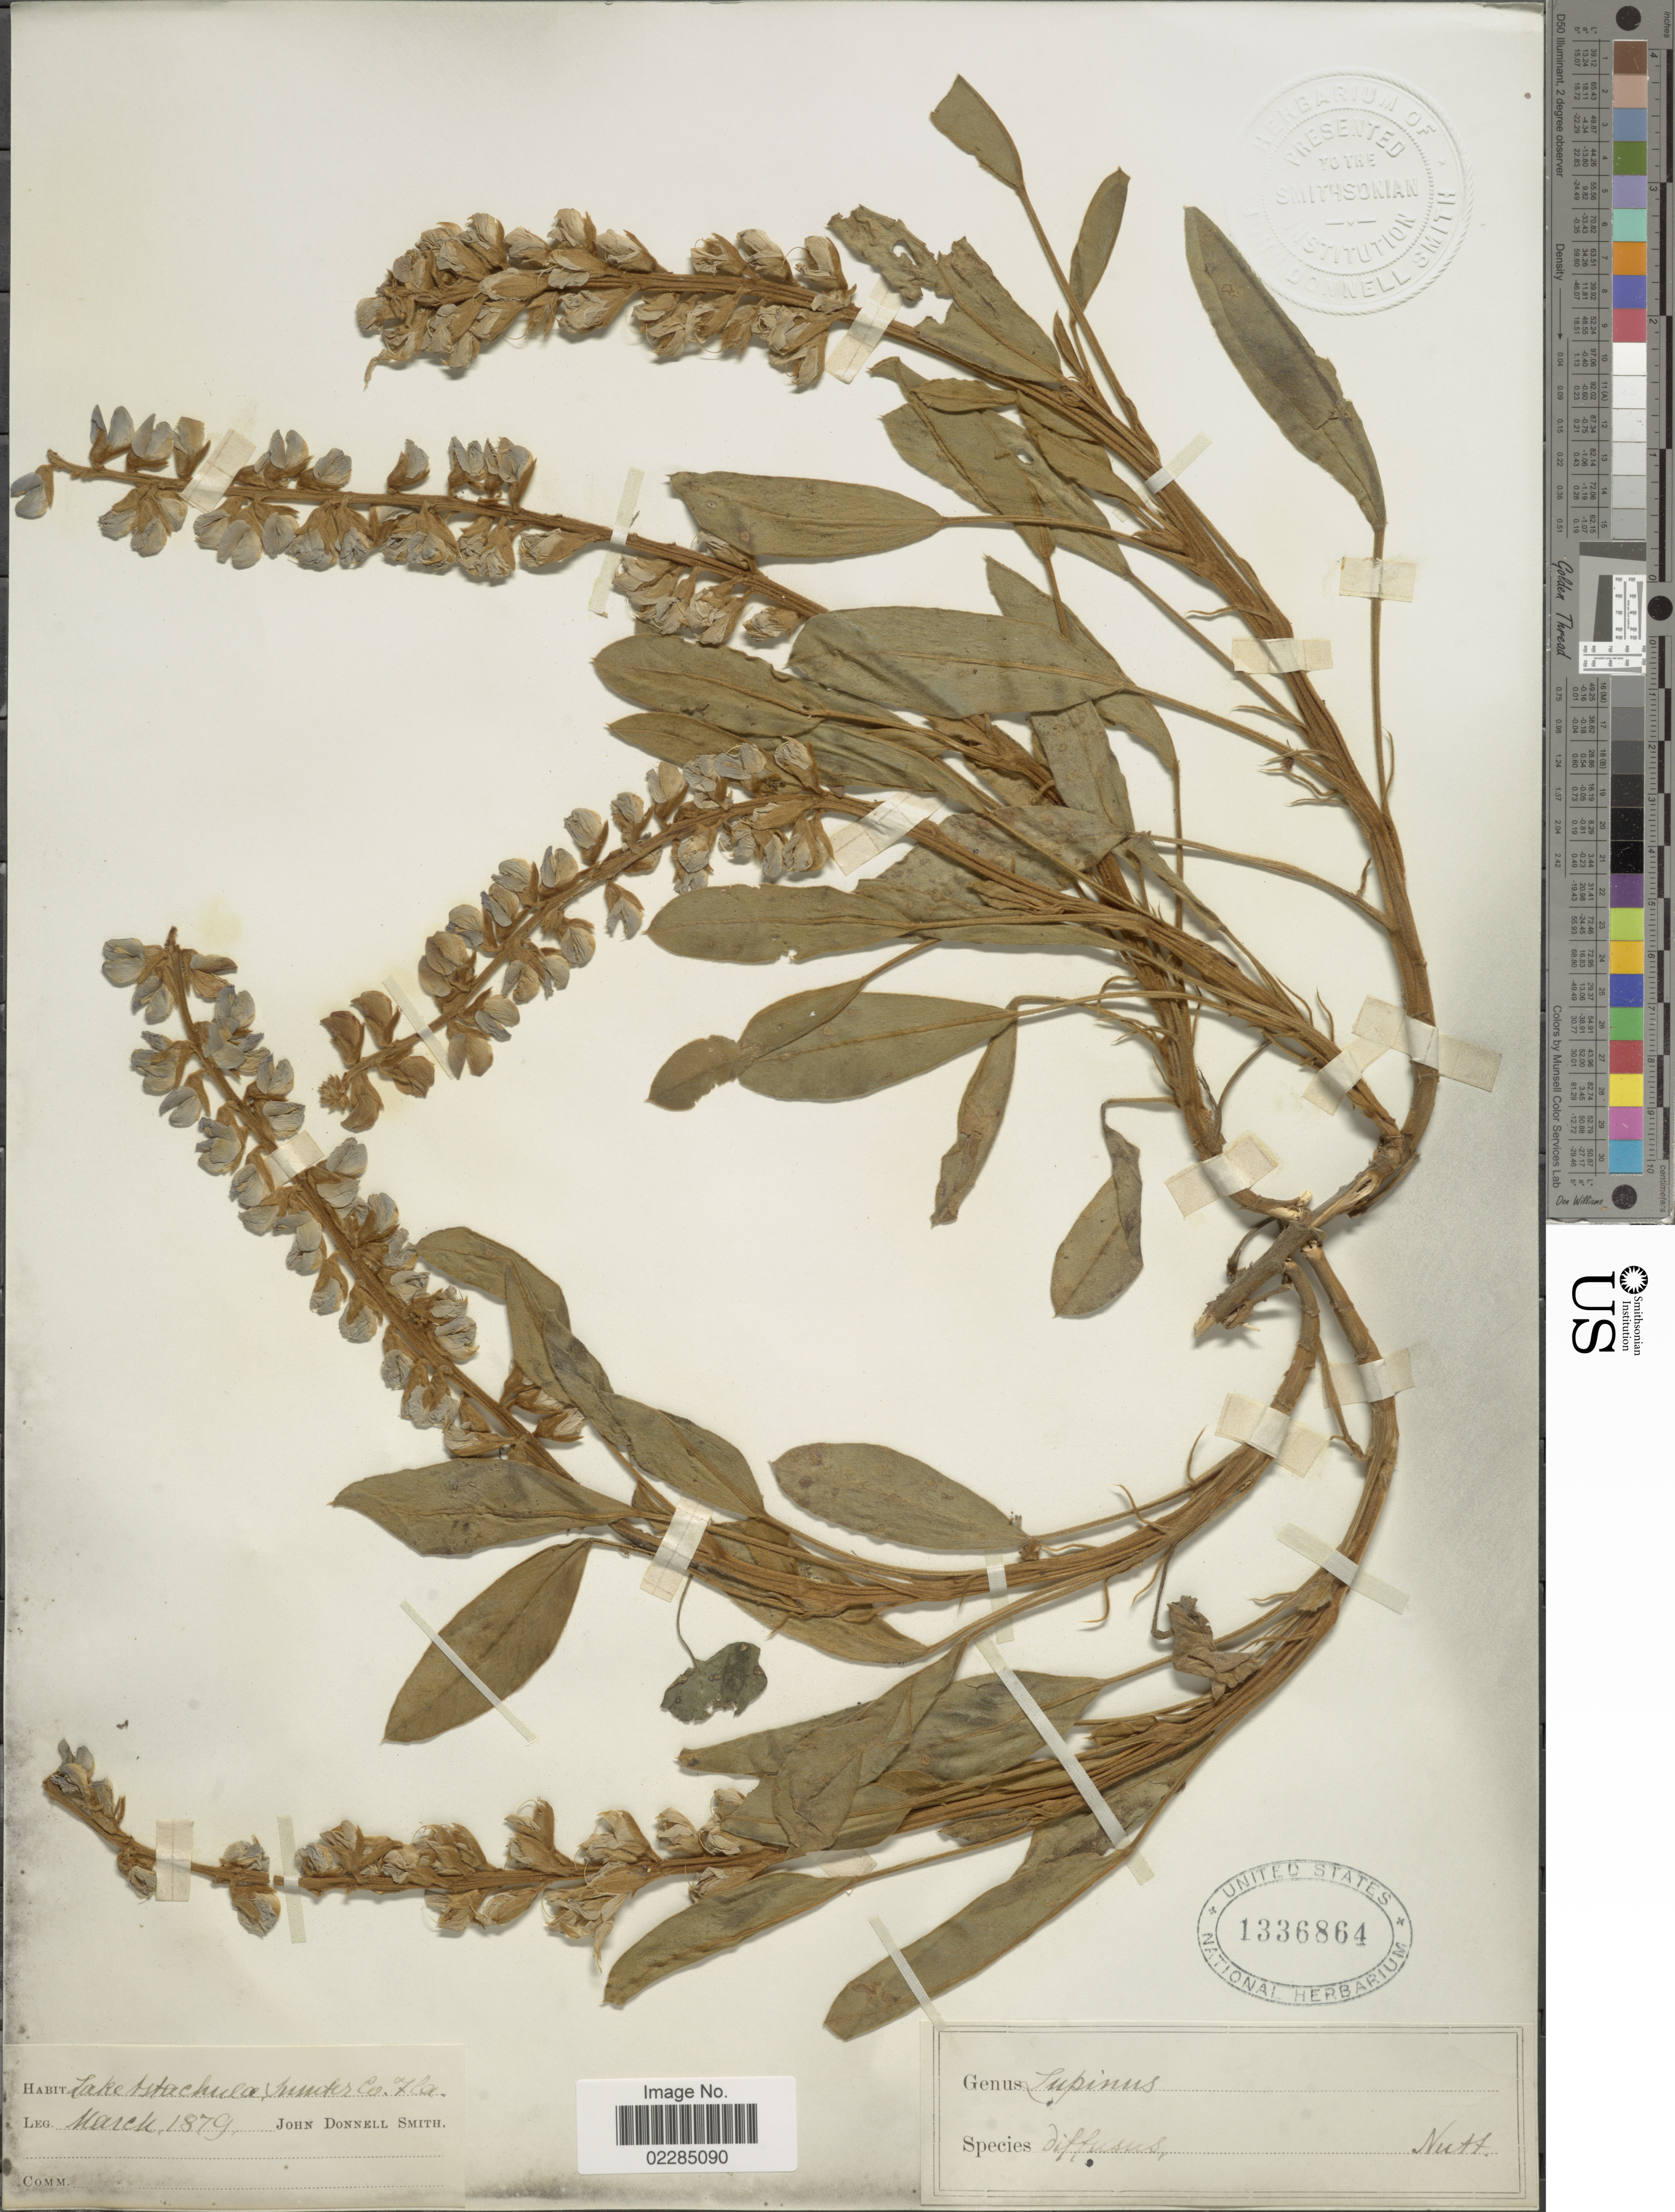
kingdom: Plantae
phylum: Tracheophyta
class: Magnoliopsida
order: Fabales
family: Fabaceae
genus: Lupinus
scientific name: Lupinus diffusus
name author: Nutt.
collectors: J. Donnell Smith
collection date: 1879-03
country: United States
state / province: Florida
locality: Lake Astachula, Sumter Co.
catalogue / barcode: US 1336864